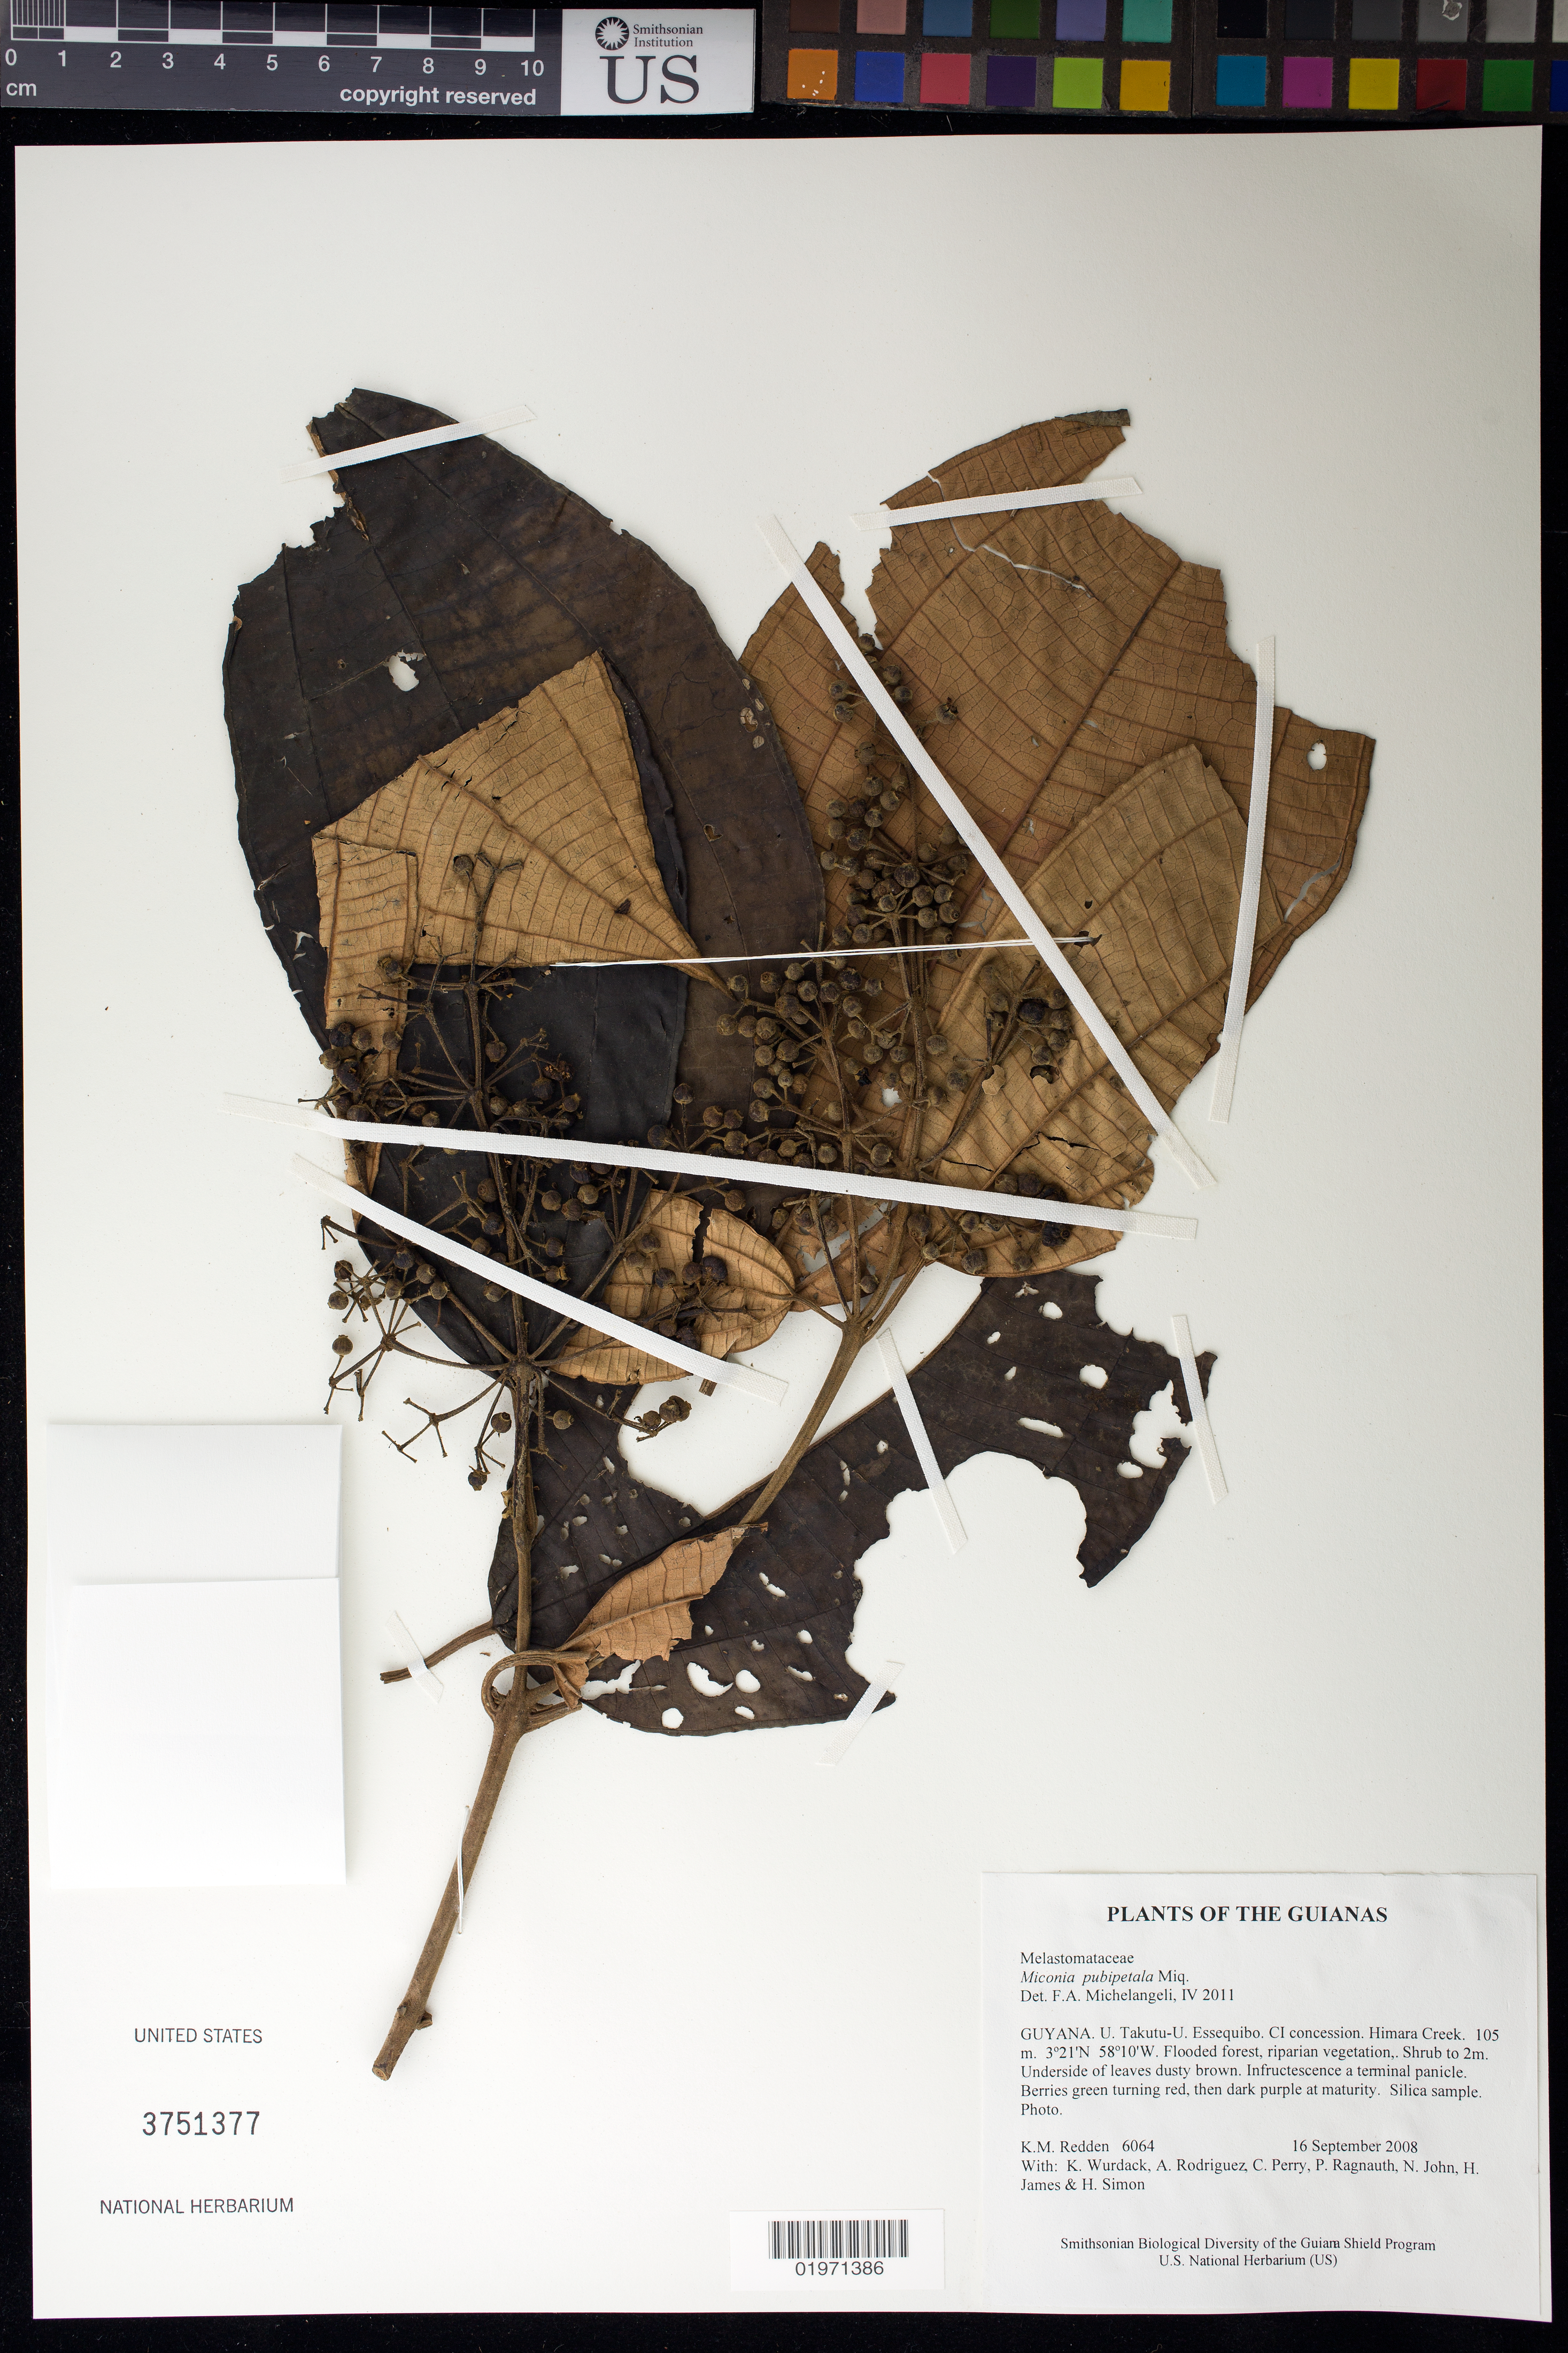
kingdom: Plantae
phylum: Tracheophyta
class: Magnoliopsida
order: Myrtales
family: Melastomataceae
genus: Miconia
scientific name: Miconia pubipetala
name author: Miq.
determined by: Michelangeli, F. A.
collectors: K. M. Redden, K. Wurdack, A. Rodriguez, C. Perry, P. Ragnauth, N. John, H. James & H. Simon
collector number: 6064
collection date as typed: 16 September 2008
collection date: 2008-09-16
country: Guyana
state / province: U. Takutu-U. Essequibo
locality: CI concession. Himara Creek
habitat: Flooded forest, riparian vegetation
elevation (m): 105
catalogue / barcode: US 3751377